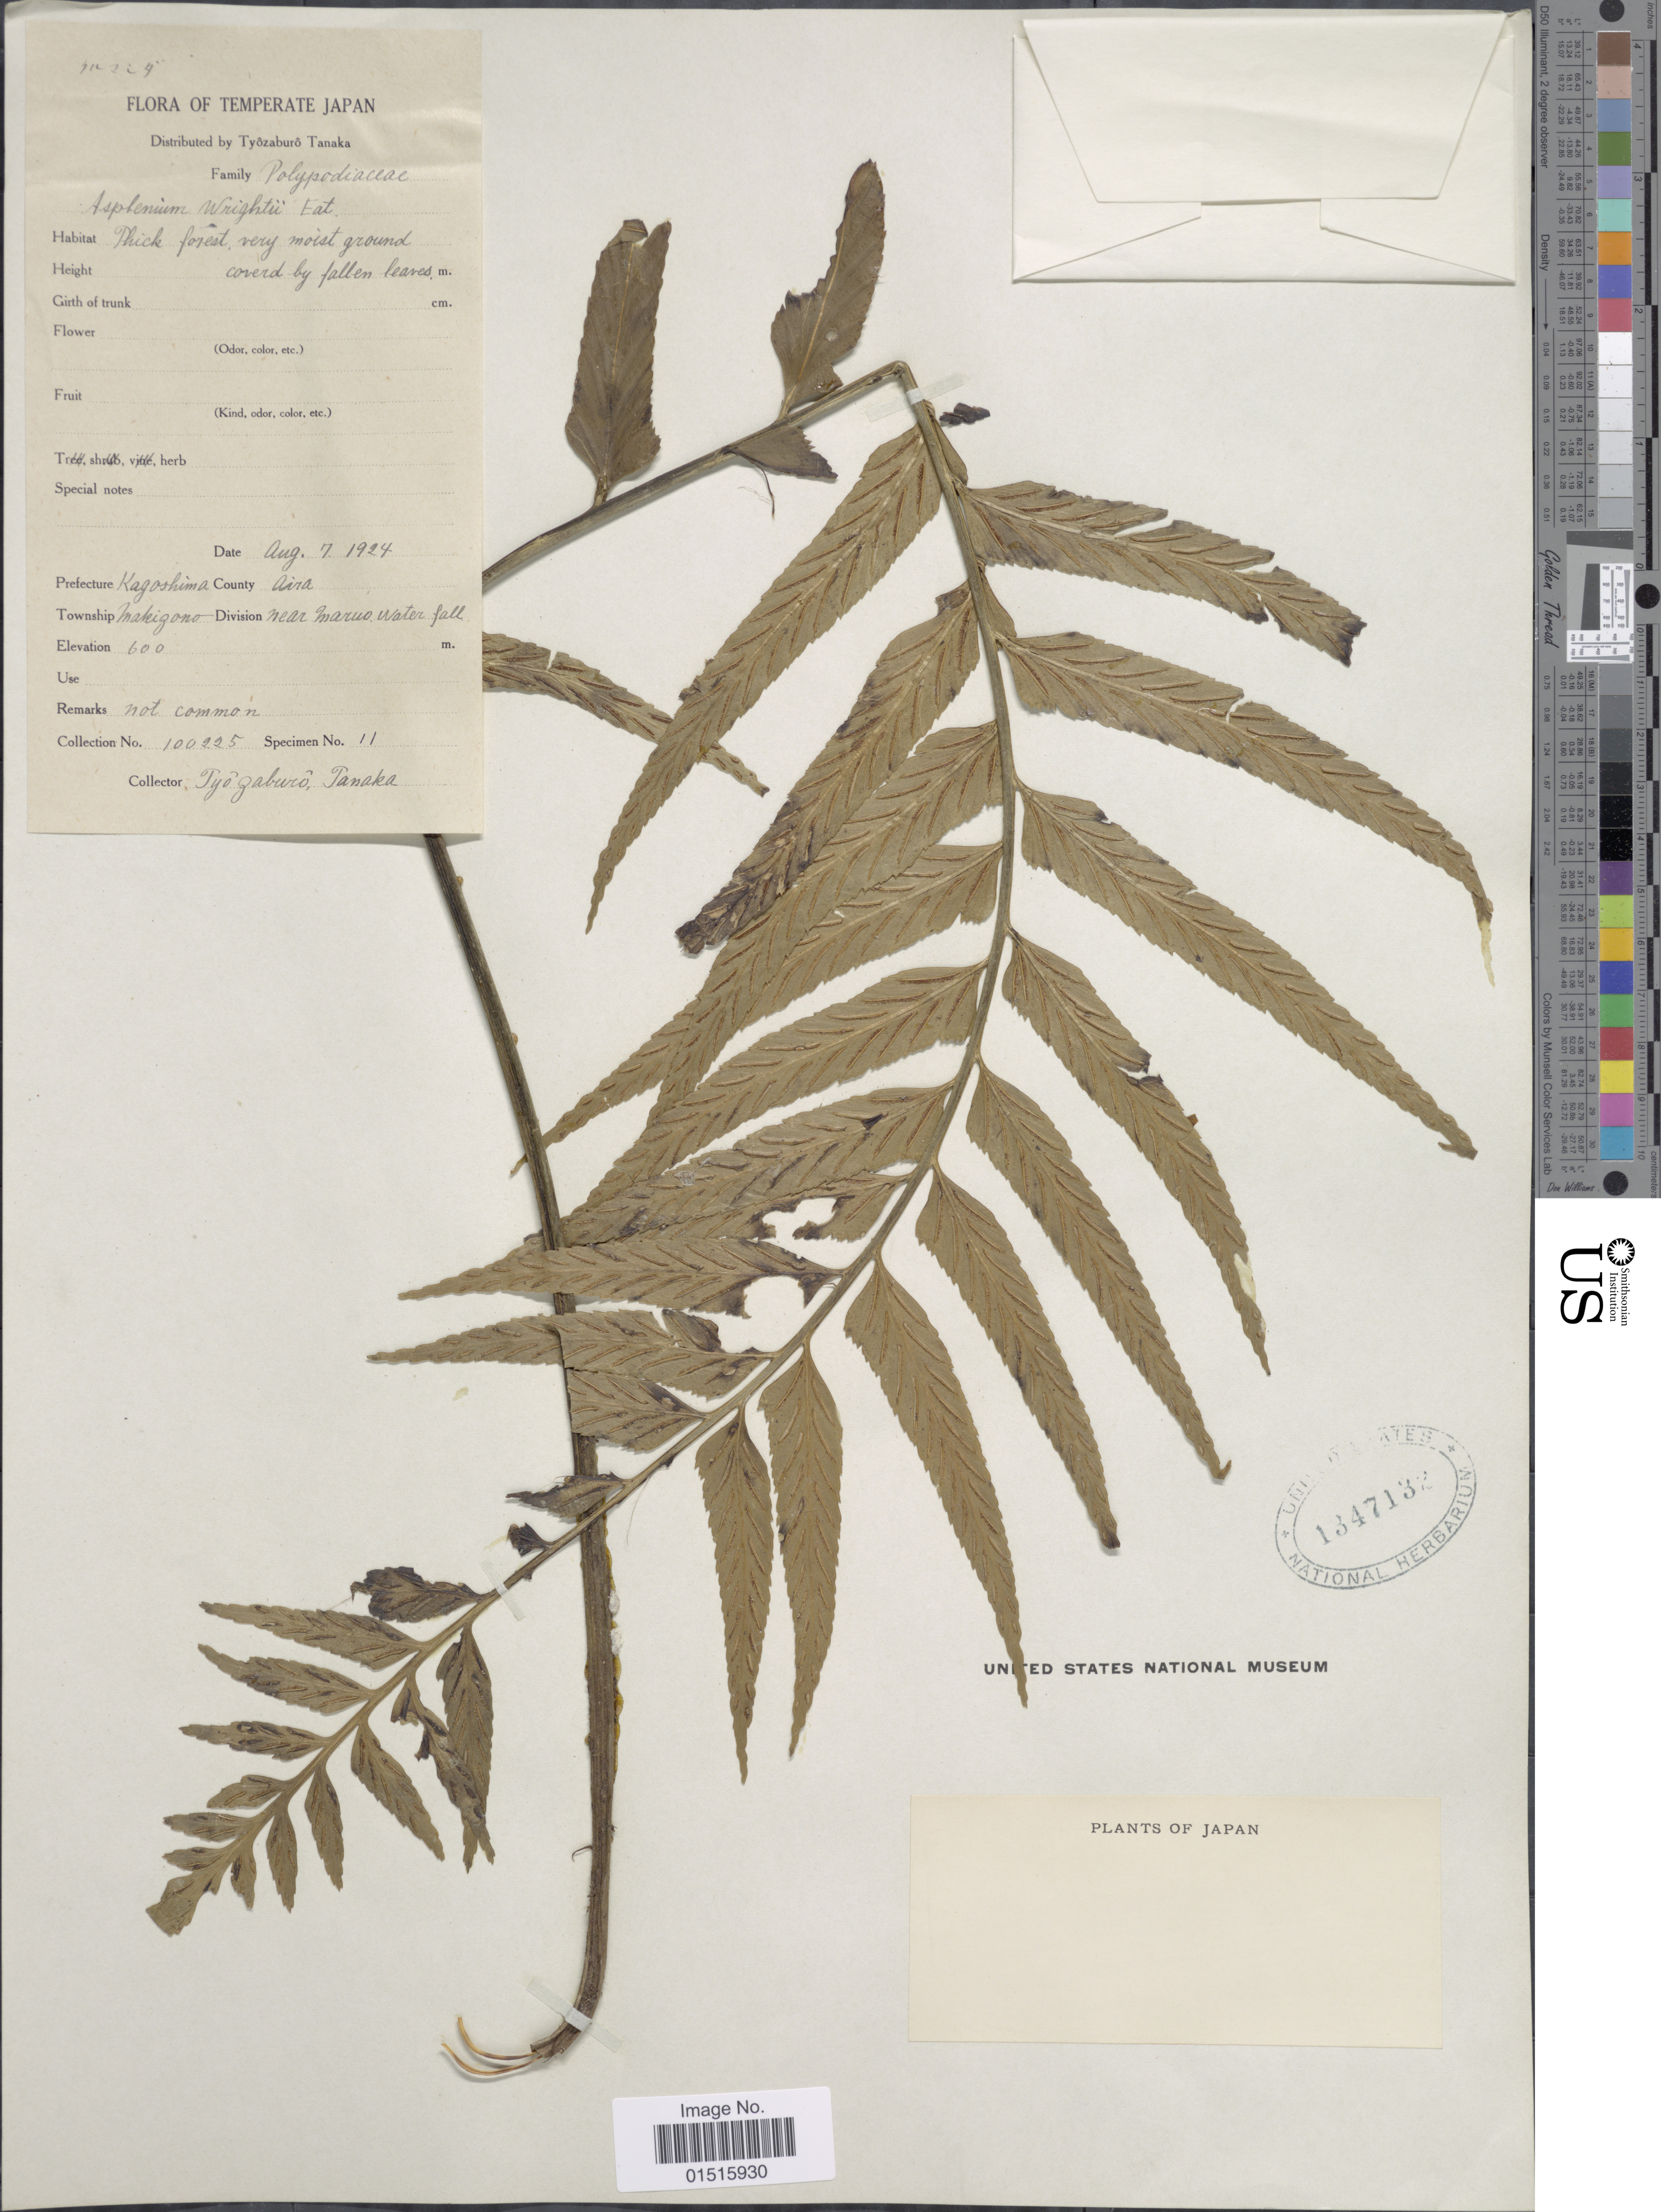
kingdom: Plantae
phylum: Tracheophyta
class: Polypodiopsida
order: Polypodiales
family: Aspleniaceae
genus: Asplenium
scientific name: Asplenium wrightii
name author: D.C. Eaton ex Hook.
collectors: T. Tanaka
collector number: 100225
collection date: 1924-08-07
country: Japan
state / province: Kagosima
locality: Prefecture Kagoshima. County Aira. Township Makigono. Division near Marwo Water Fall.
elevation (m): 600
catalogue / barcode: US 1347132